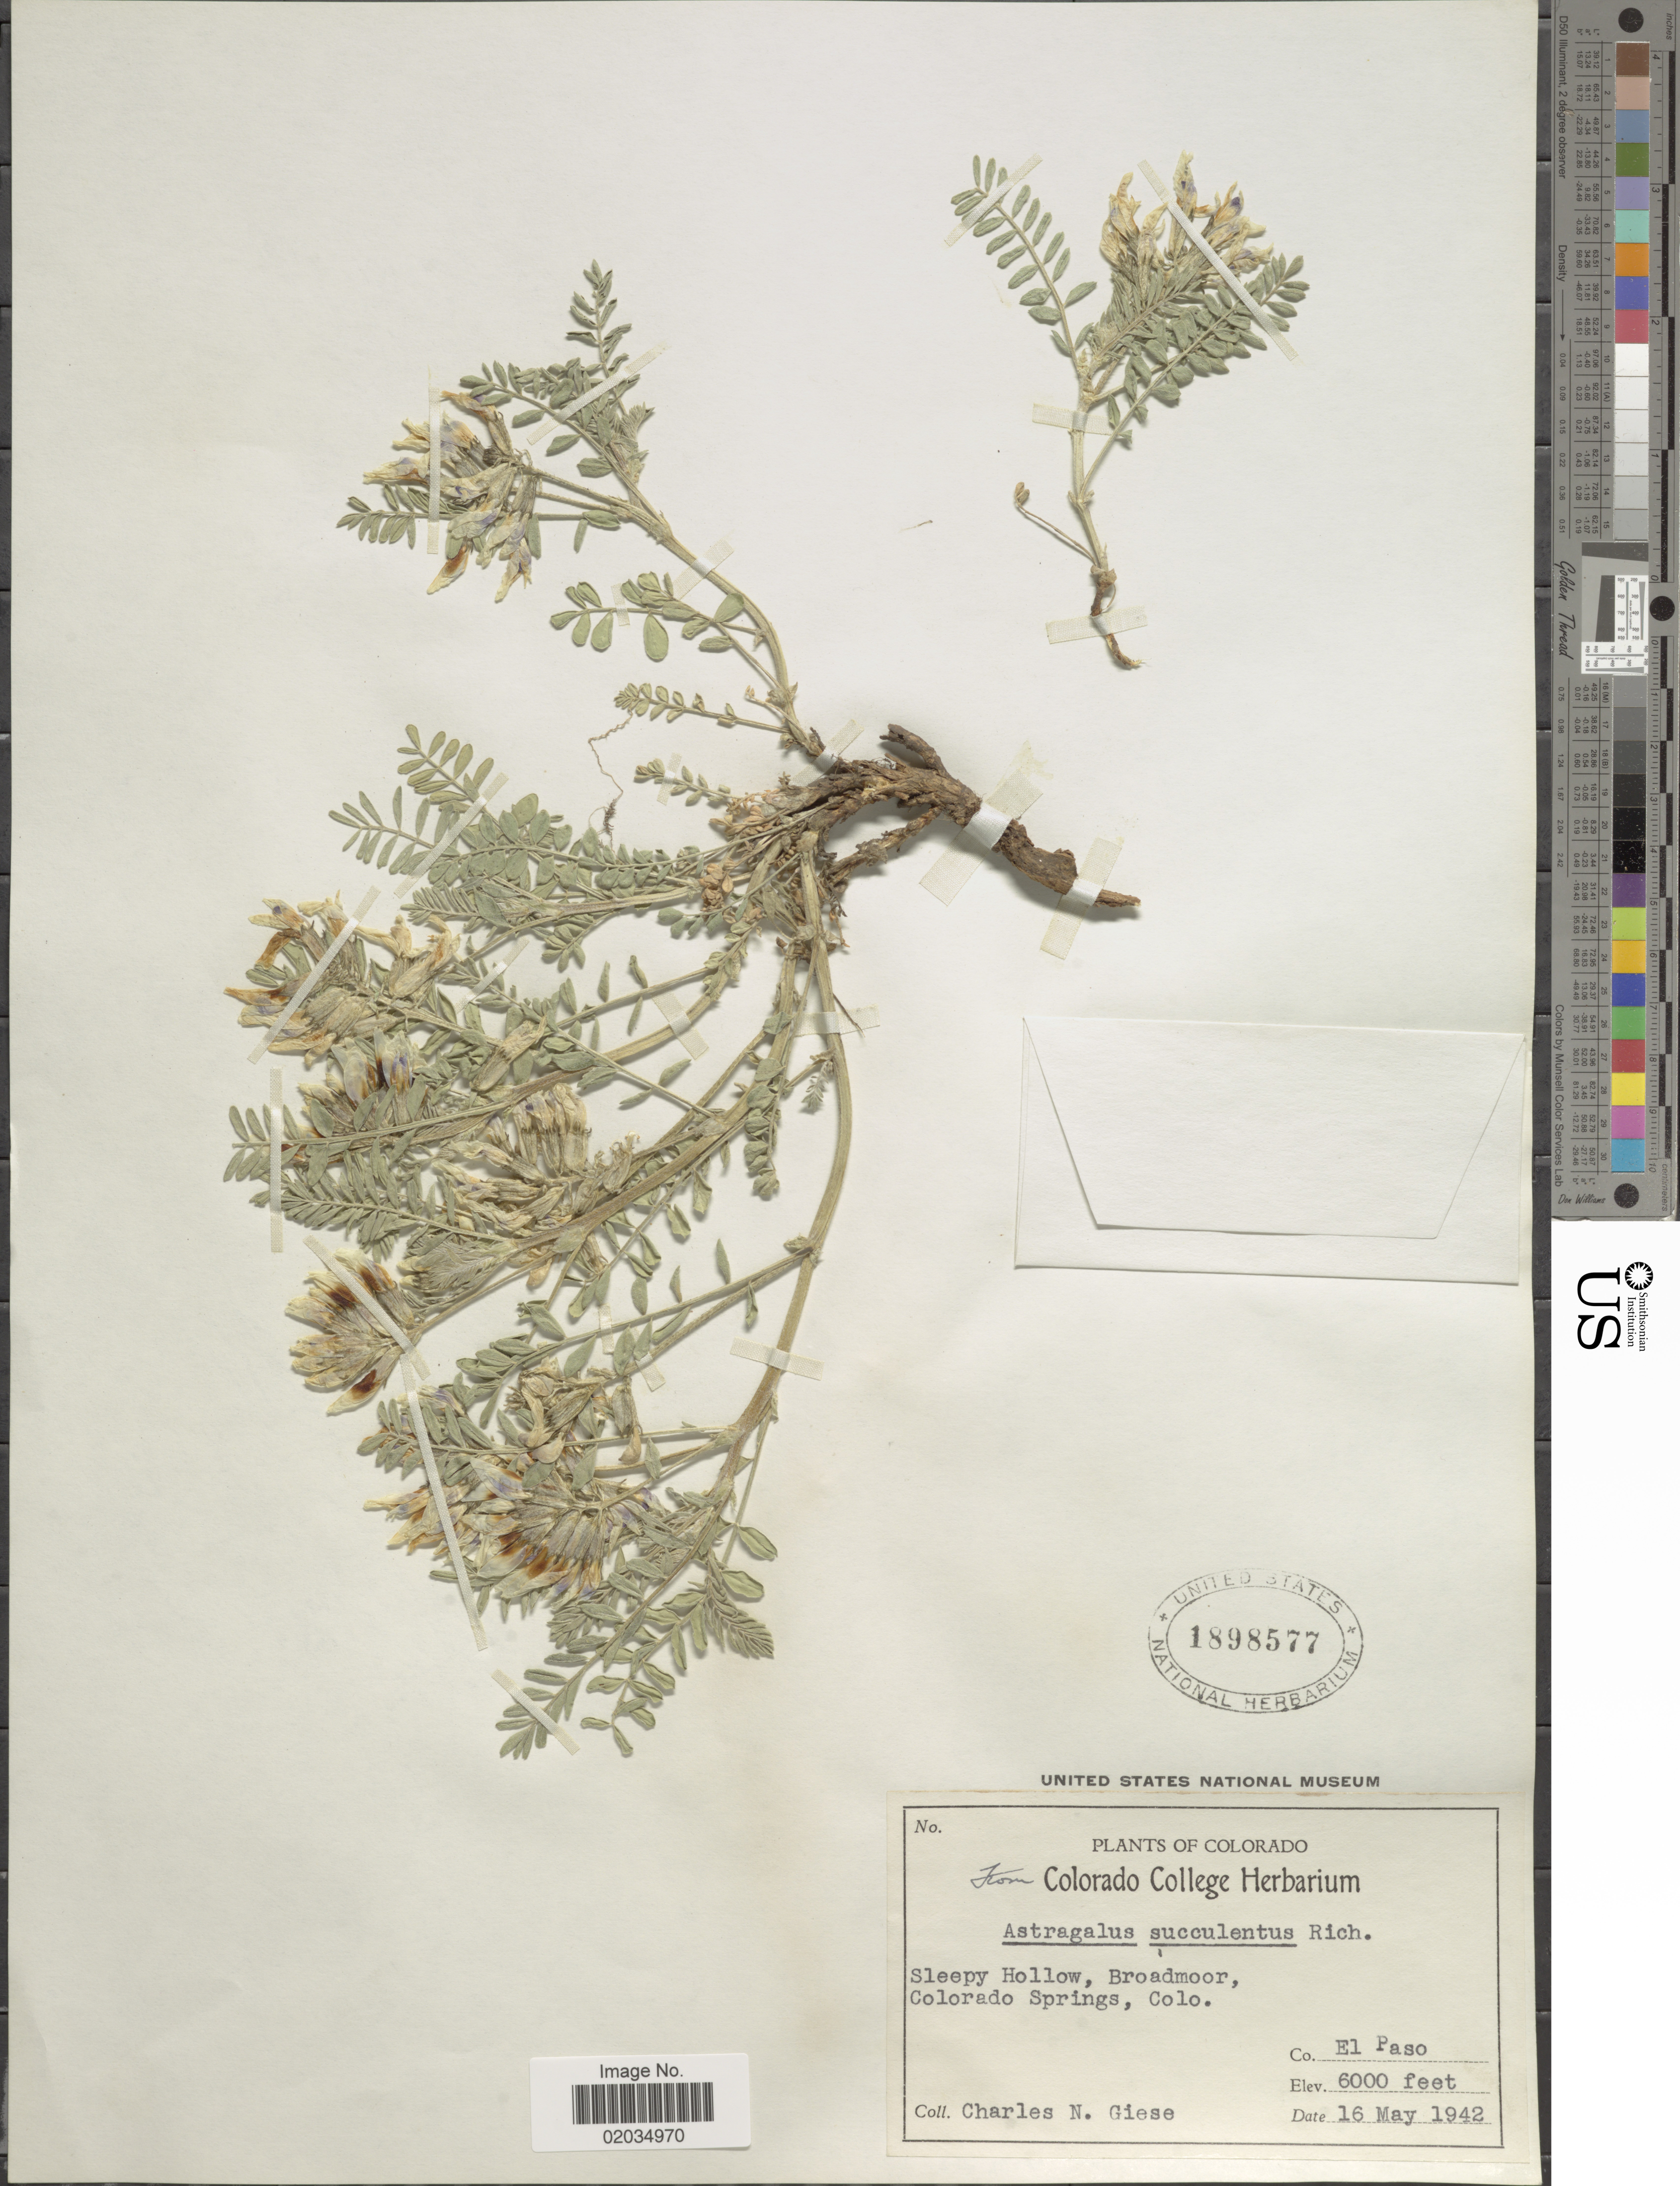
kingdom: Plantae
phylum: Tracheophyta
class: Magnoliopsida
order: Fabales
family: Fabaceae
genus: Astragalus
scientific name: Astragalus succulentus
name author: Richardson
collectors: C. Giese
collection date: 1942-05-16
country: United States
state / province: Colorado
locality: Sleepy Hollow, Broadmoor, Colorado Springs, Co. El Paso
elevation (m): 1829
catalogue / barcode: US 1898577